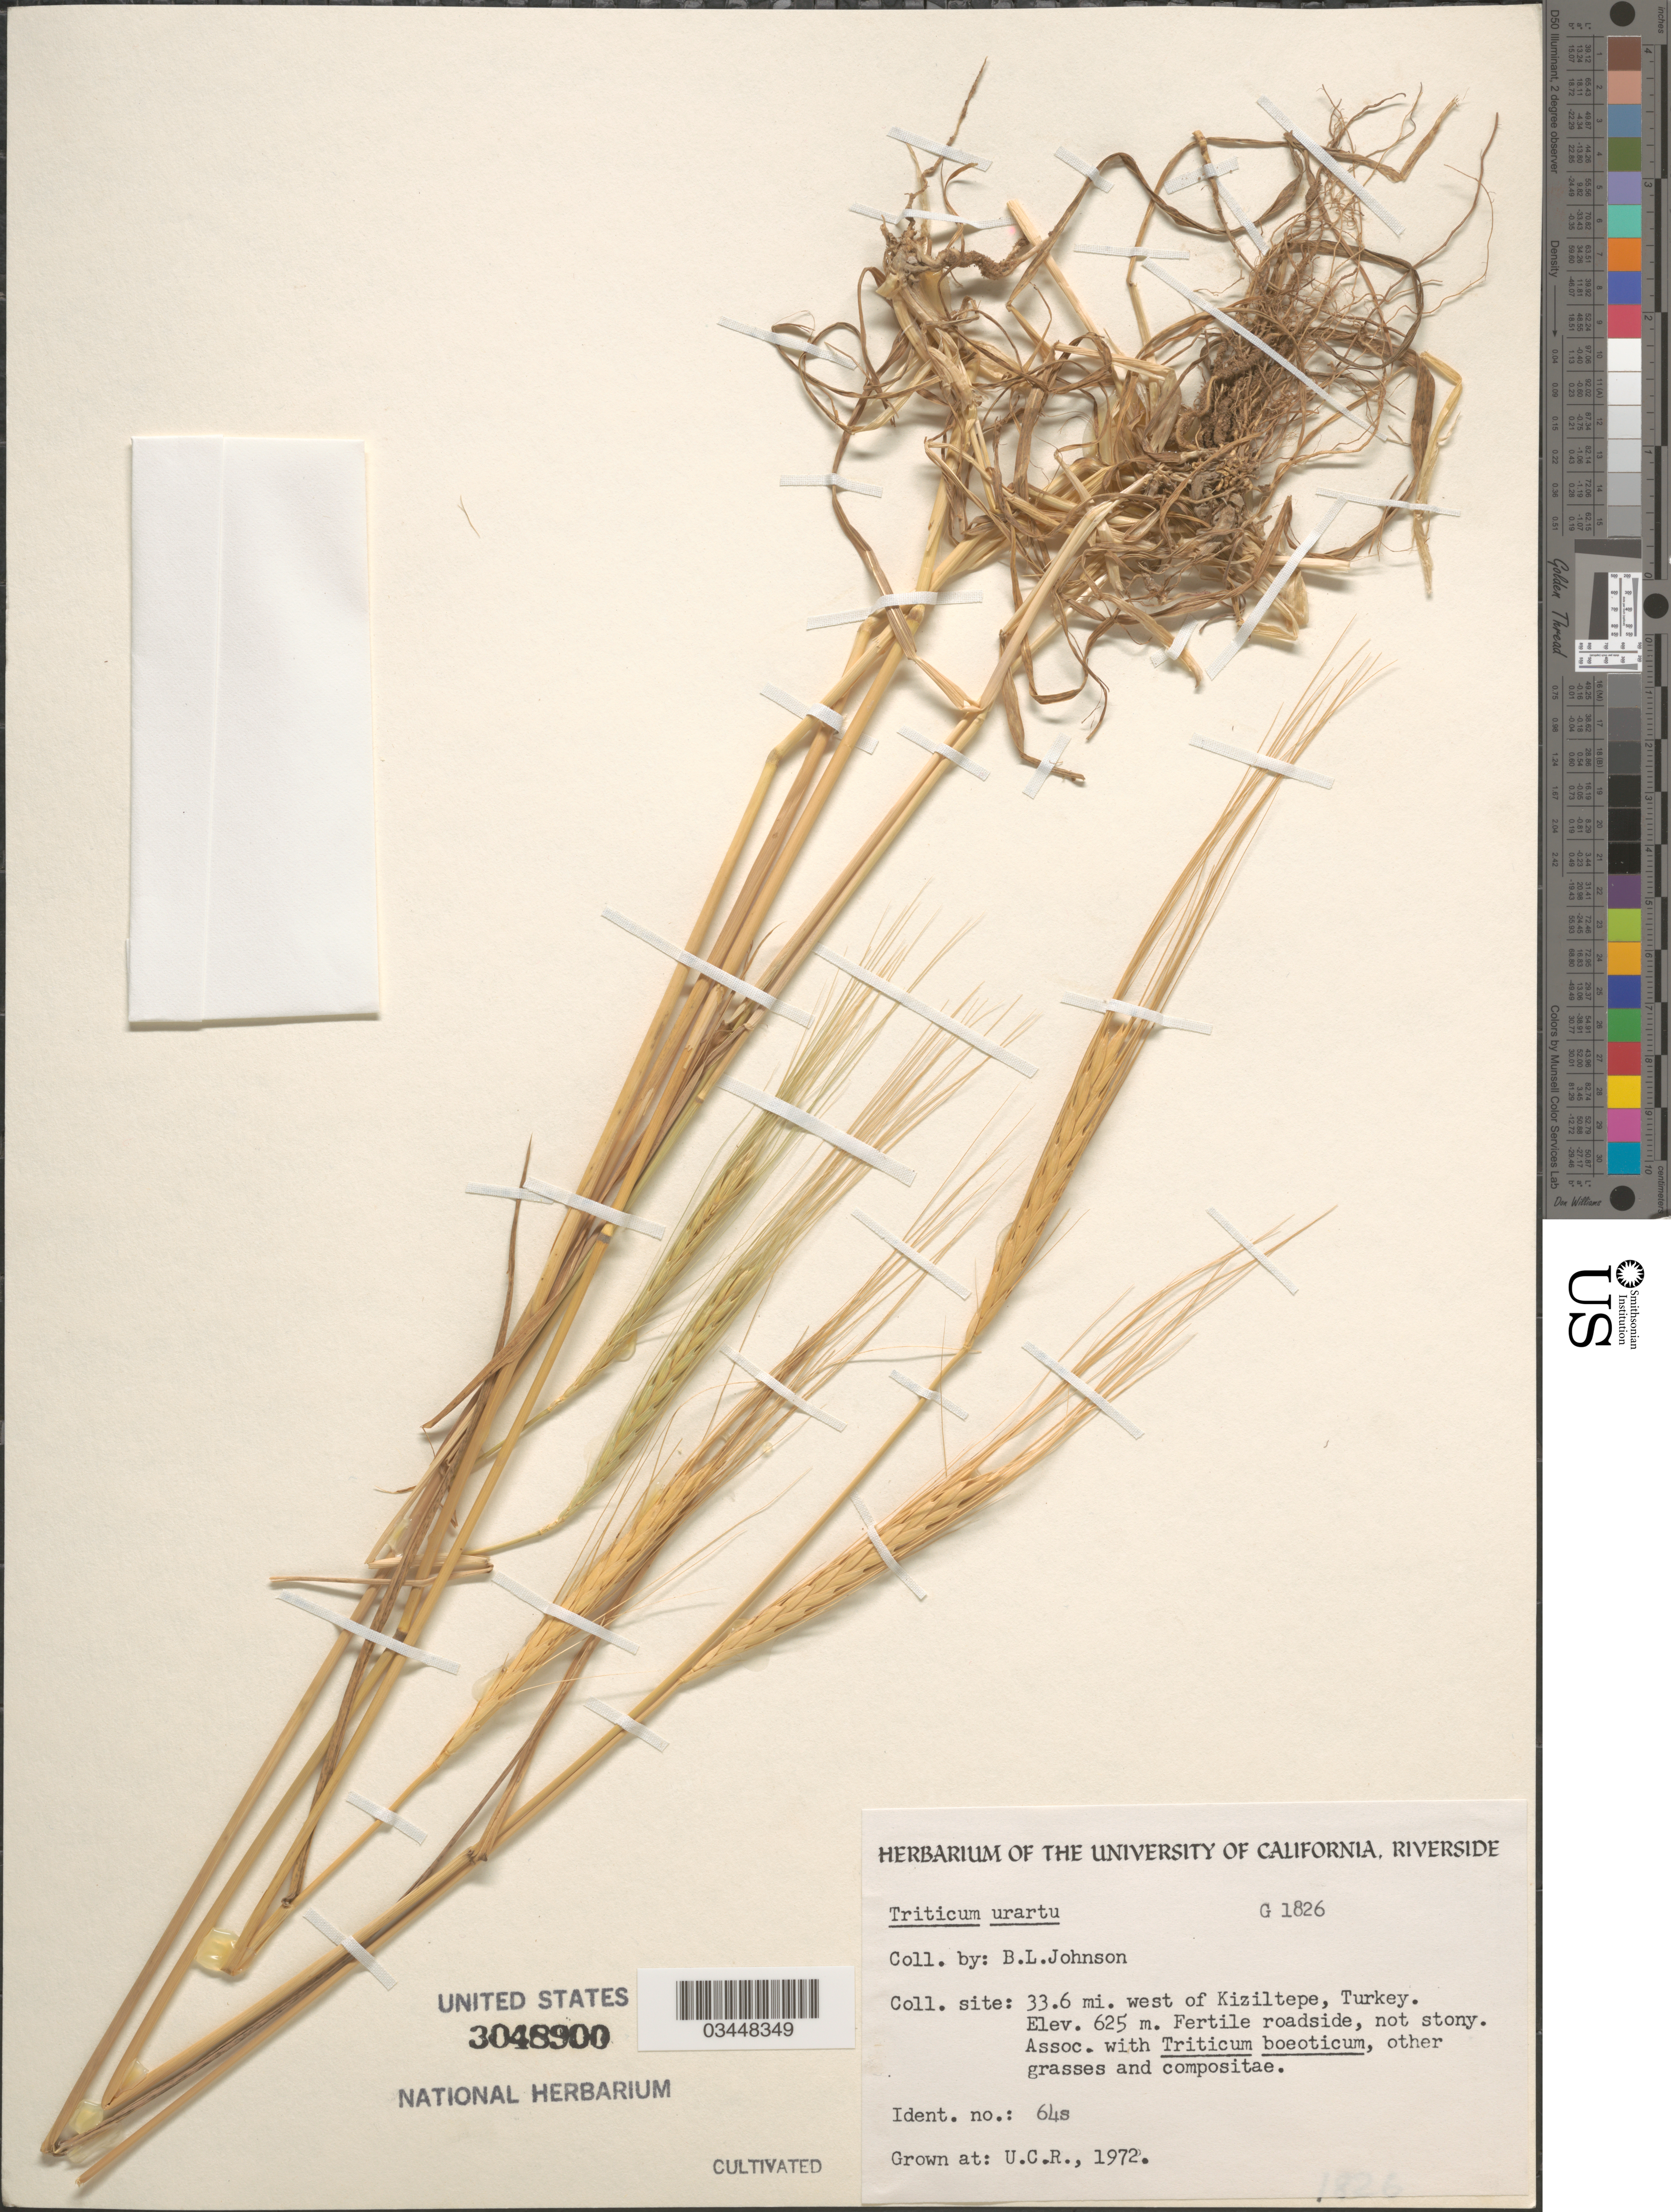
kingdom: Plantae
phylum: Tracheophyta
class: Liliopsida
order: Poales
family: Poaceae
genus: Triticum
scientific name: Triticum urartu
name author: Thumanjan ex Gandilyan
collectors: ex herb. Univ. of California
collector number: G1826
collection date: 1972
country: United States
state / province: California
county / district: Riverside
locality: U.C.R.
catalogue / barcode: US 3048900